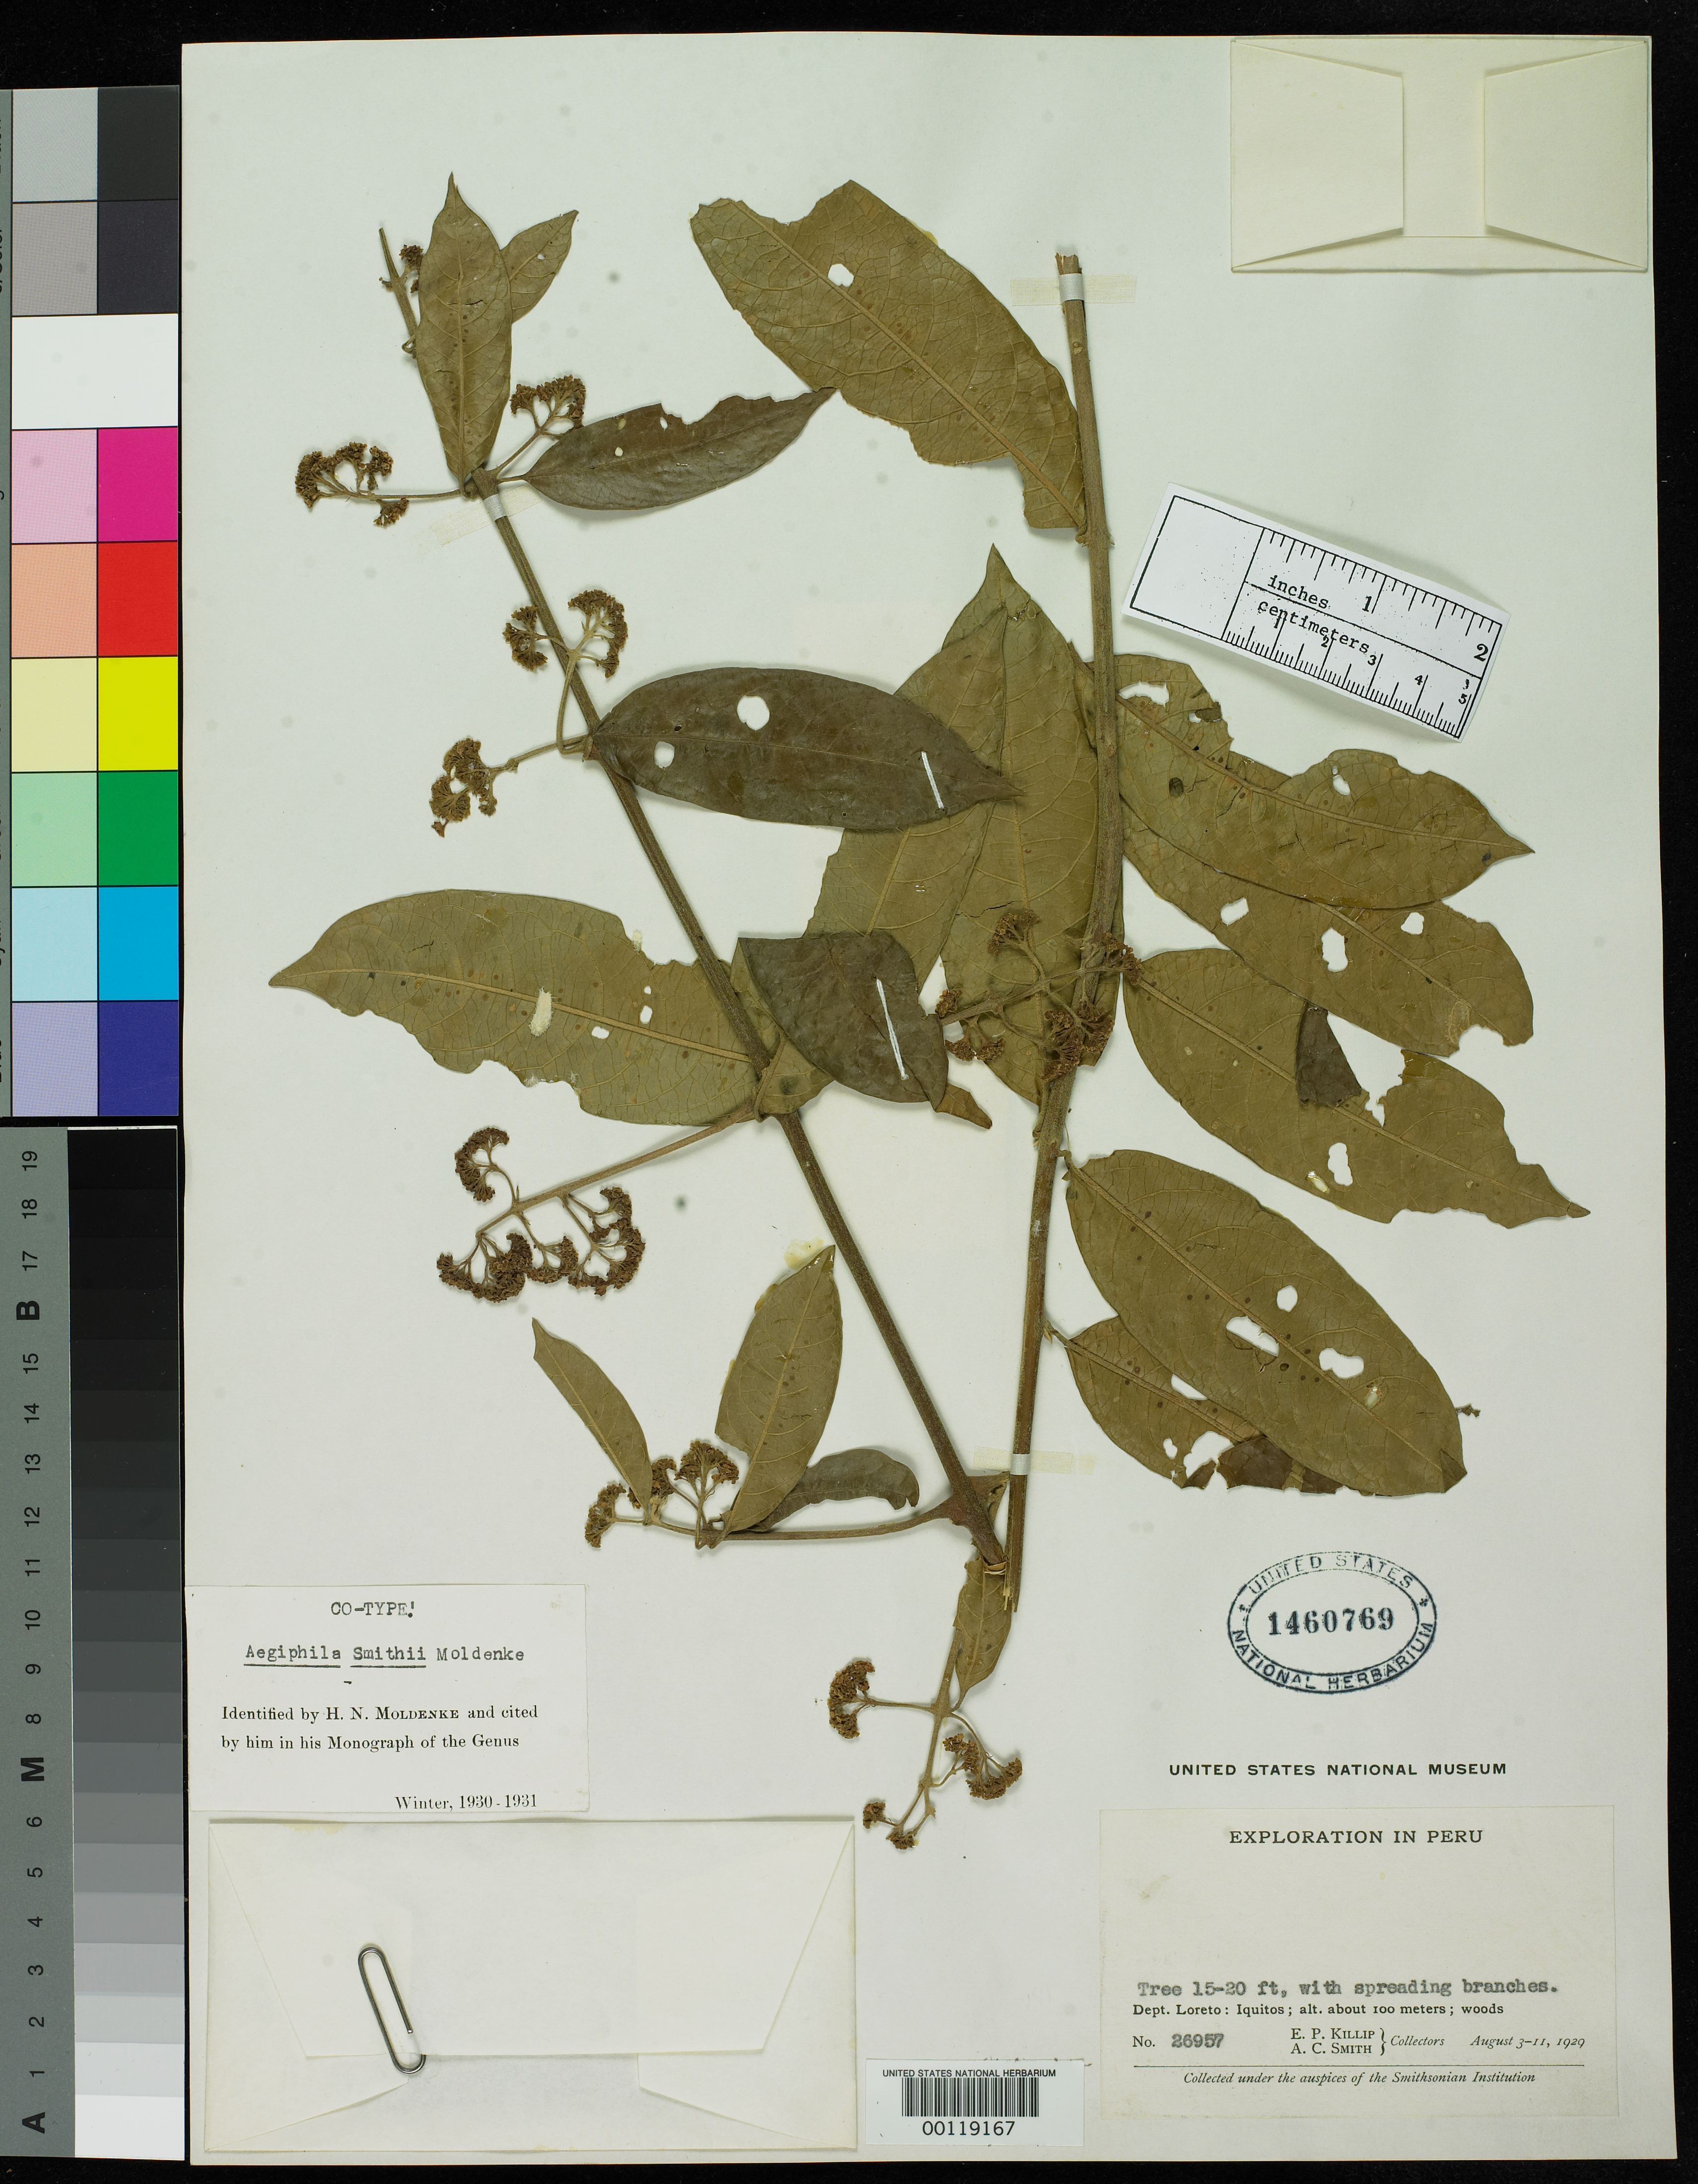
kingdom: Plantae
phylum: Tracheophyta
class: Magnoliopsida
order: Lamiales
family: Lamiaceae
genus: Aegiphila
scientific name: Aegiphila smithii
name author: Moldenke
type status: Isotype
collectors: E. P. Killip & A. C. Smith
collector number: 26957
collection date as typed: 03 Aug 1929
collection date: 1929-08-03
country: Peru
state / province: Loreto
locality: Iquitos.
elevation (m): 100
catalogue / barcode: US 1460769